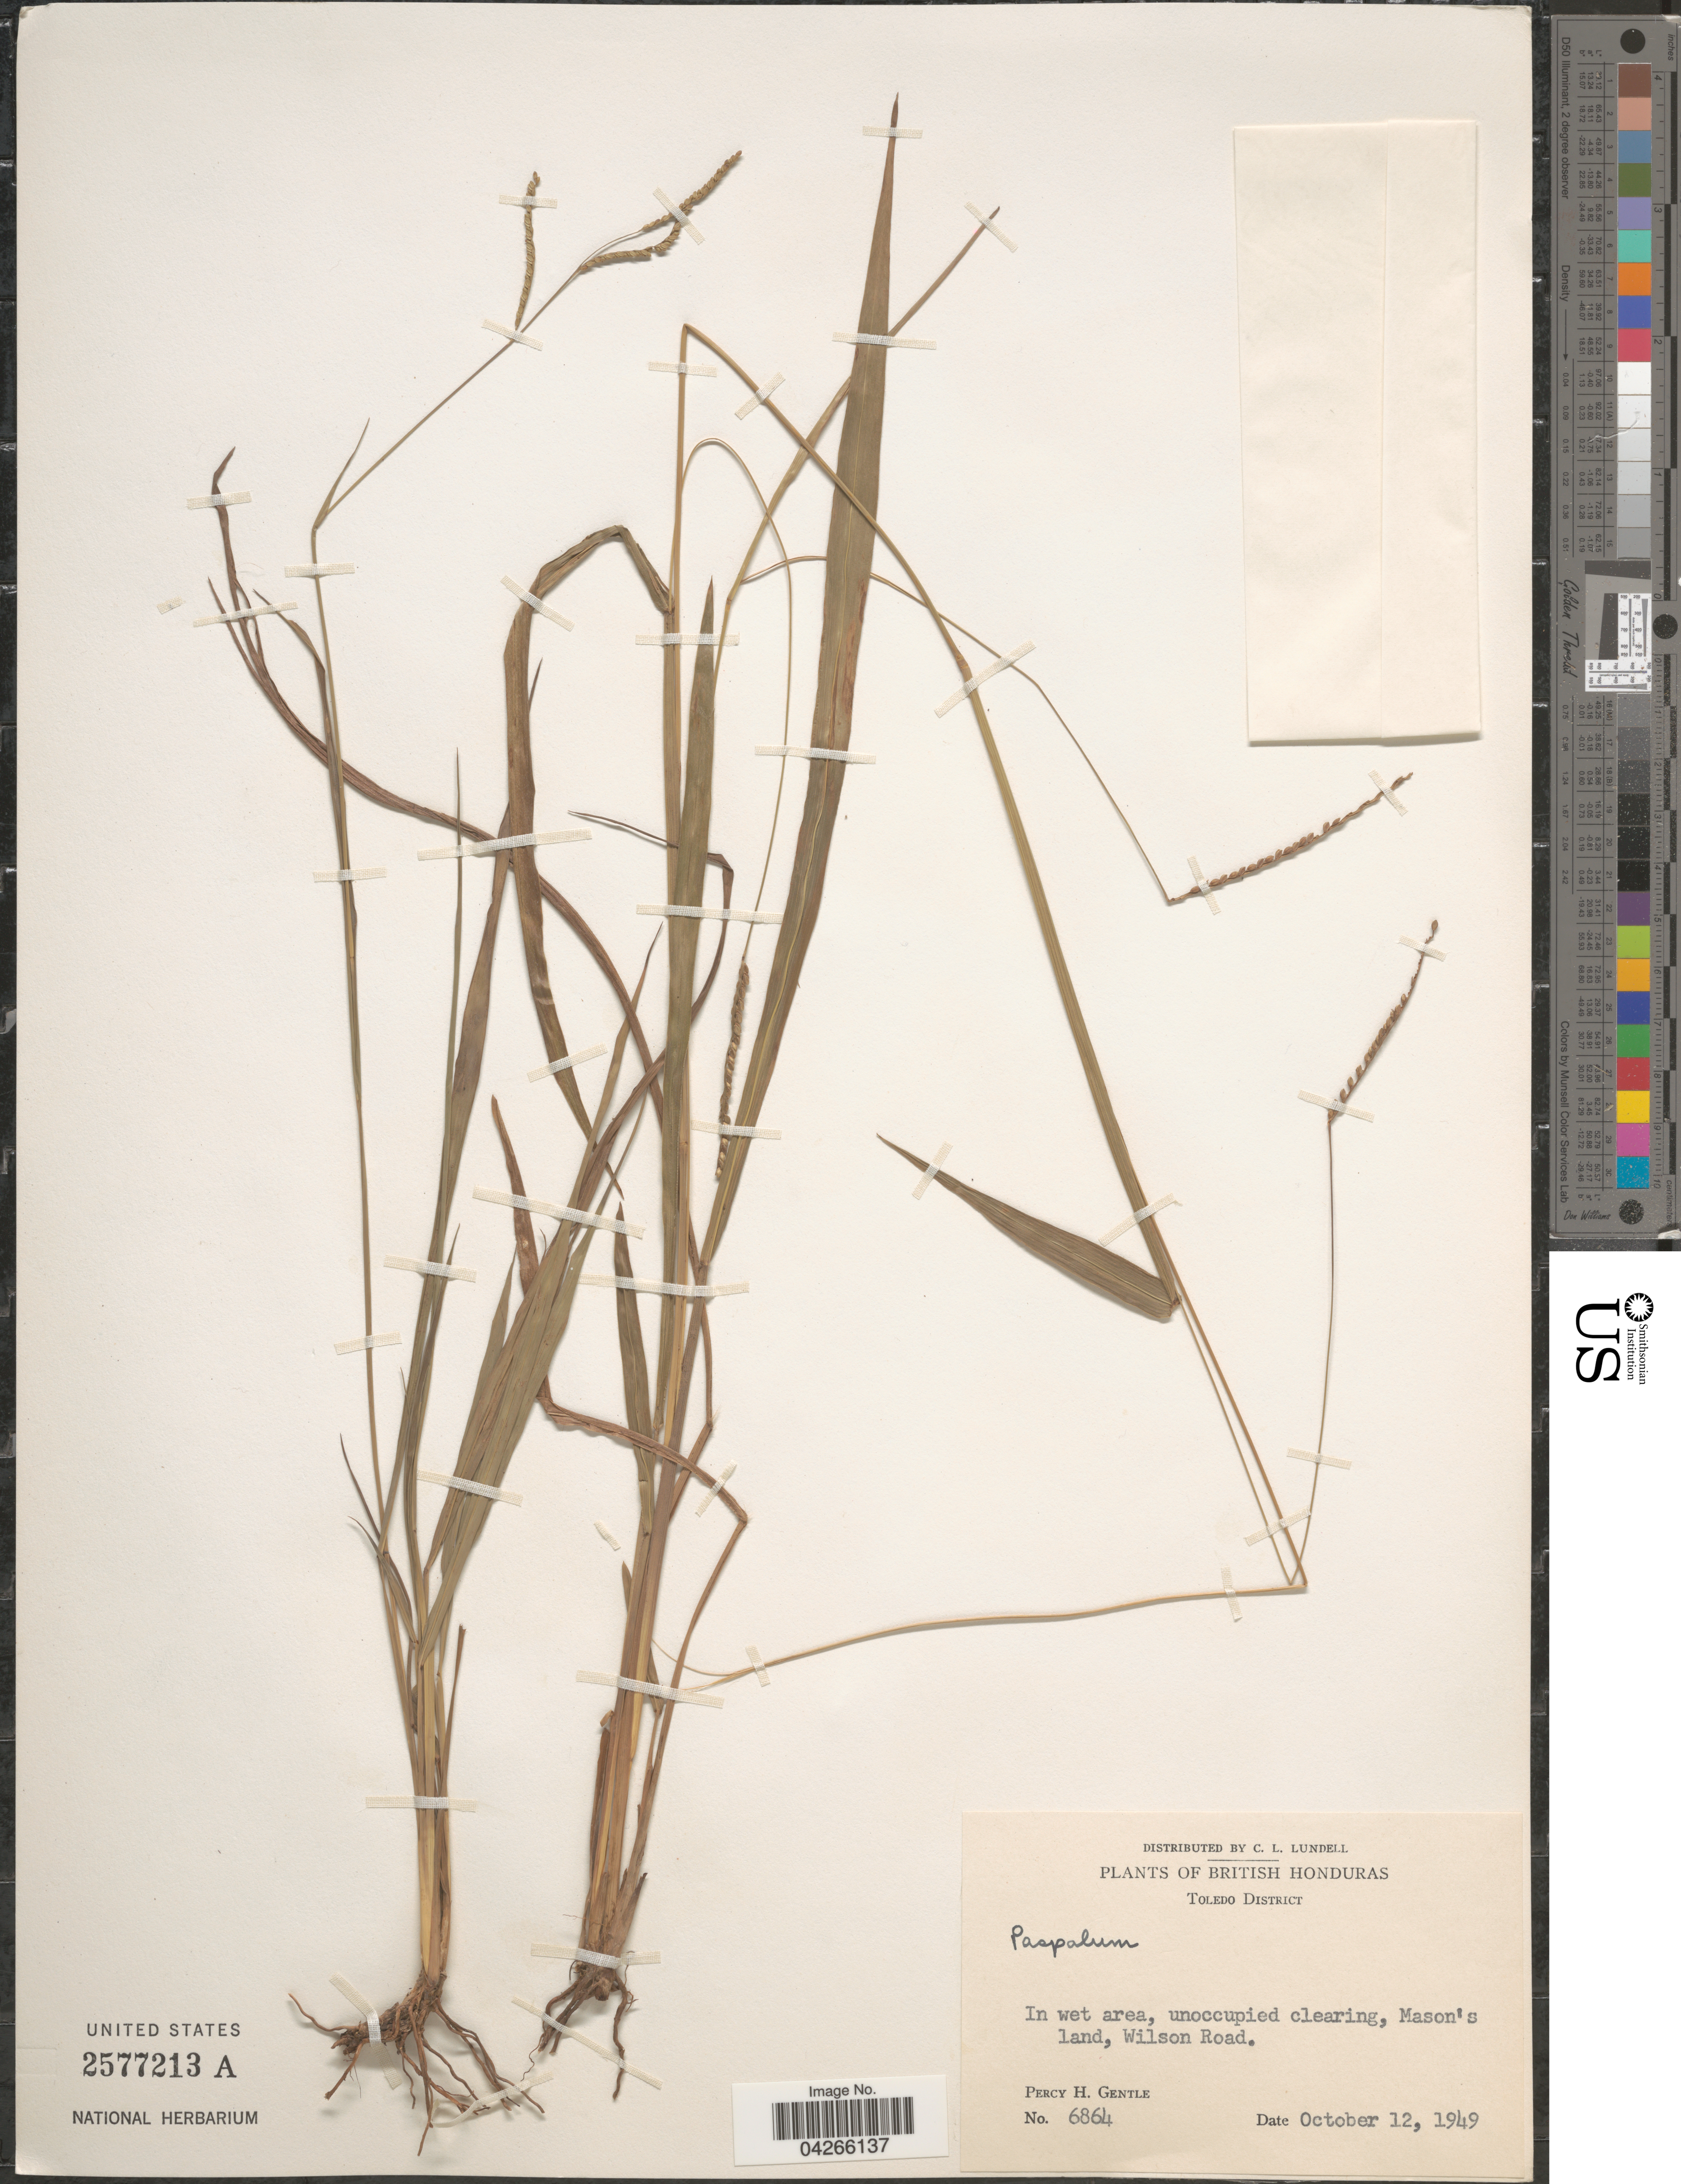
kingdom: Plantae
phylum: Tracheophyta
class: Liliopsida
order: Poales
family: Poaceae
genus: Paspalum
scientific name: Paspalum sp.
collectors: P. H. Gentle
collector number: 6864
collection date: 1949-10-12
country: Belize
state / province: Toledo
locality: British Honduras. Toledo District. In wet area, unoccupied clearing, Mason's land, Wilson Road.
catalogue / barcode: US 2577213A